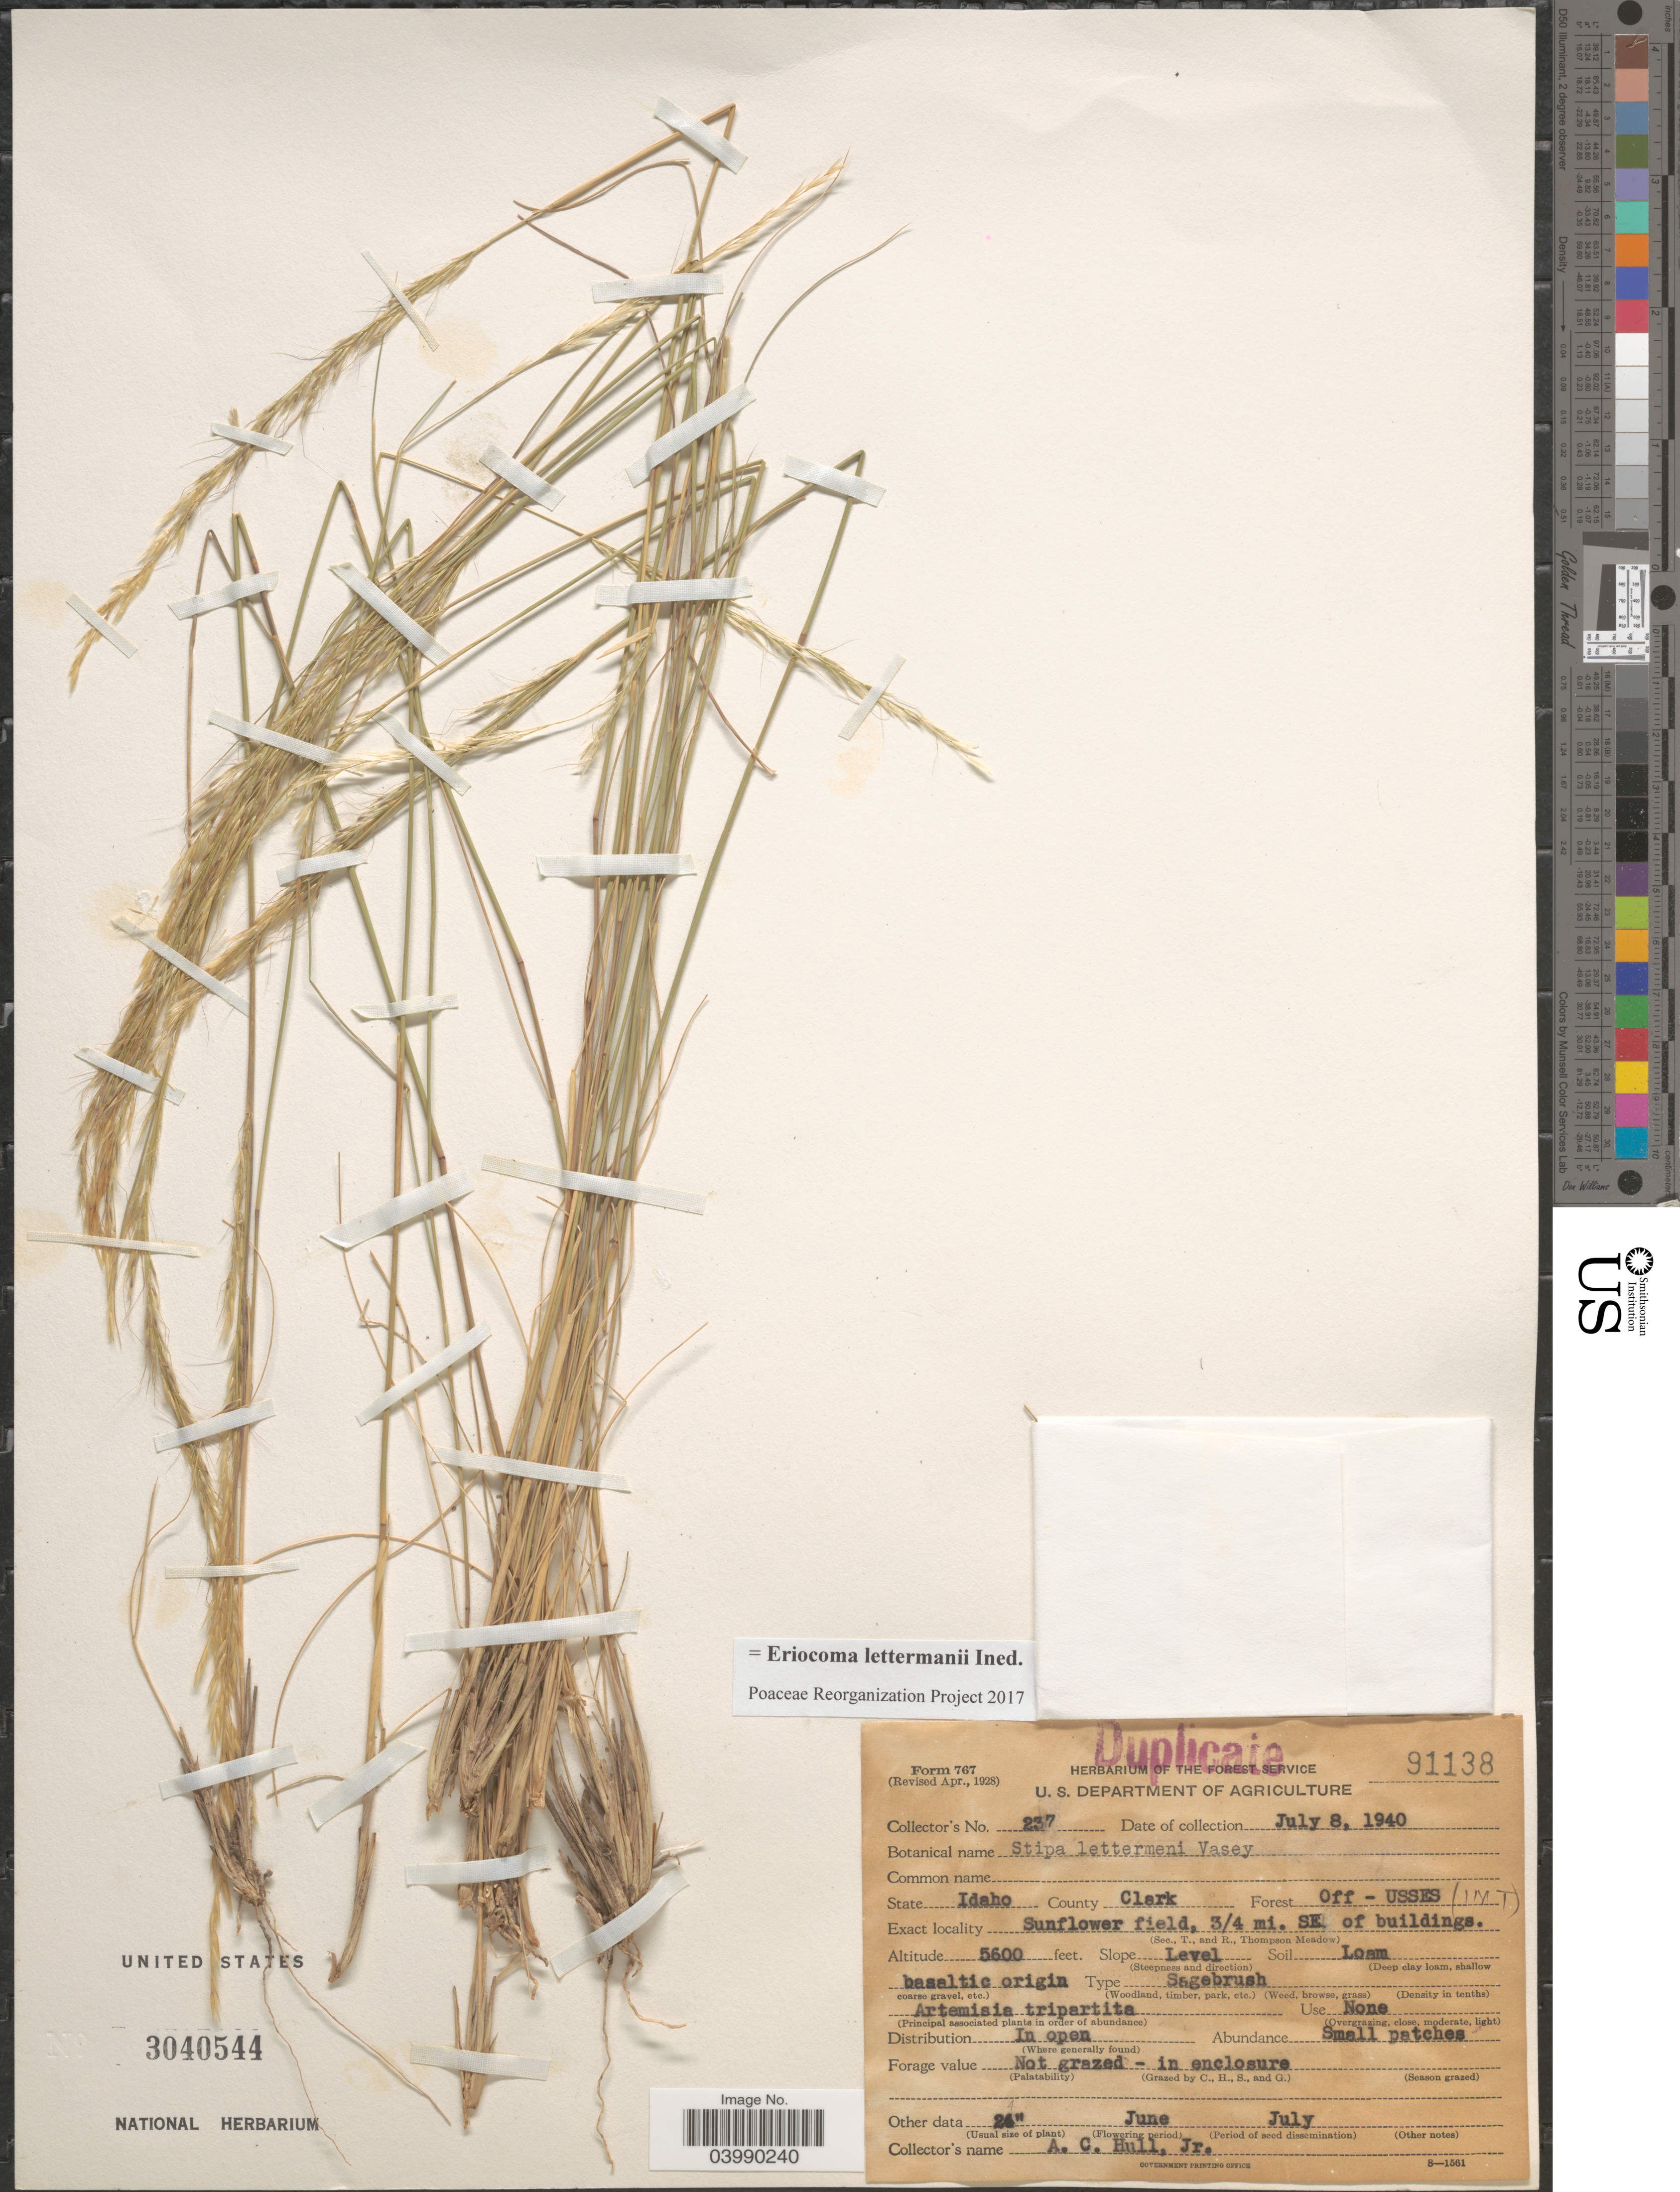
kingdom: Plantae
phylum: Tracheophyta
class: Liliopsida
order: Poales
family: Poaceae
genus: Eriocoma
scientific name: Eriocoma lettermanii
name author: (Vasey) Romasch.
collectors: A. Hull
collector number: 237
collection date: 1940-07-08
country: United States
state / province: Idaho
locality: County Clark. Forest Off - USSES. Sunflower field, ¾ mi. SE of buildings.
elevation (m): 1707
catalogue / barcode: US 3040544